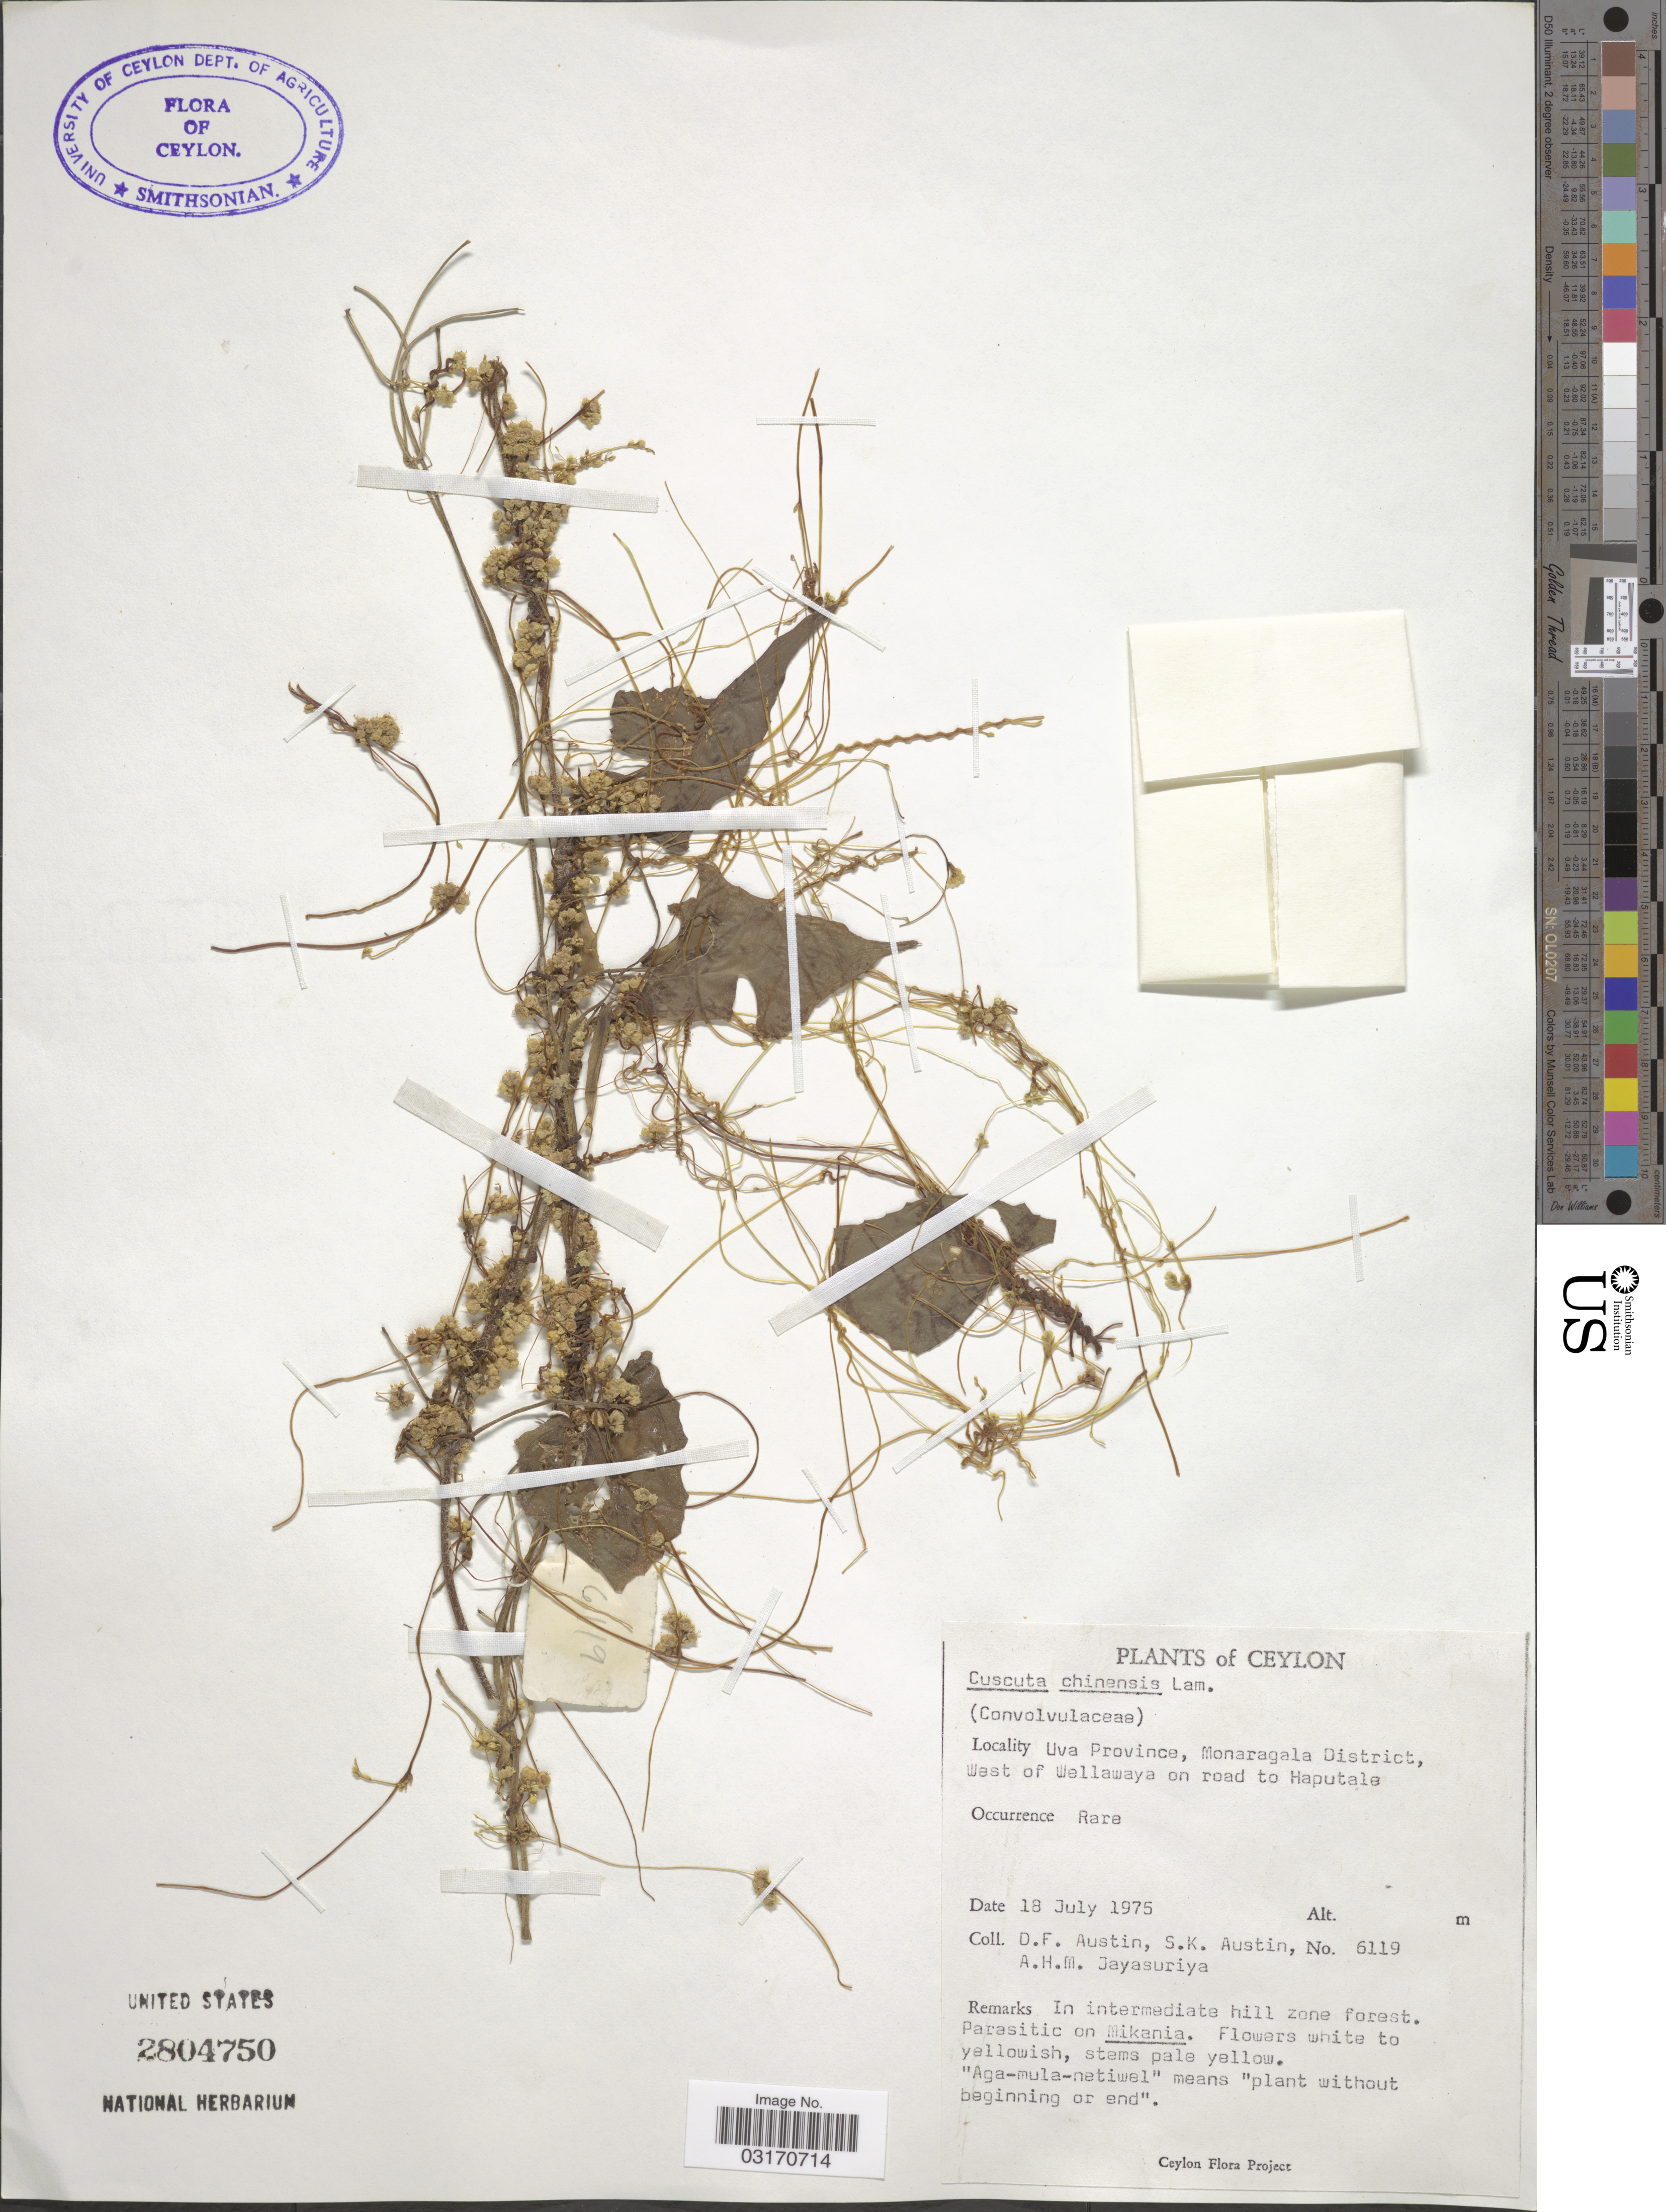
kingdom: Plantae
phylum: Tracheophyta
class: Magnoliopsida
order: Solanales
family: Convolvulaceae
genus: Cuscuta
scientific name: Cuscuta chinensis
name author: Lam.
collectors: D. Austin, S. Austin & A. H. Jayasuriya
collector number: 6119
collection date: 1975-07-18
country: Sri Lanka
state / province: Uva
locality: Ceylon. Uva Province, Monaragala District, West of Wellawaya on road to Haputale.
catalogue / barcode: US 2804750